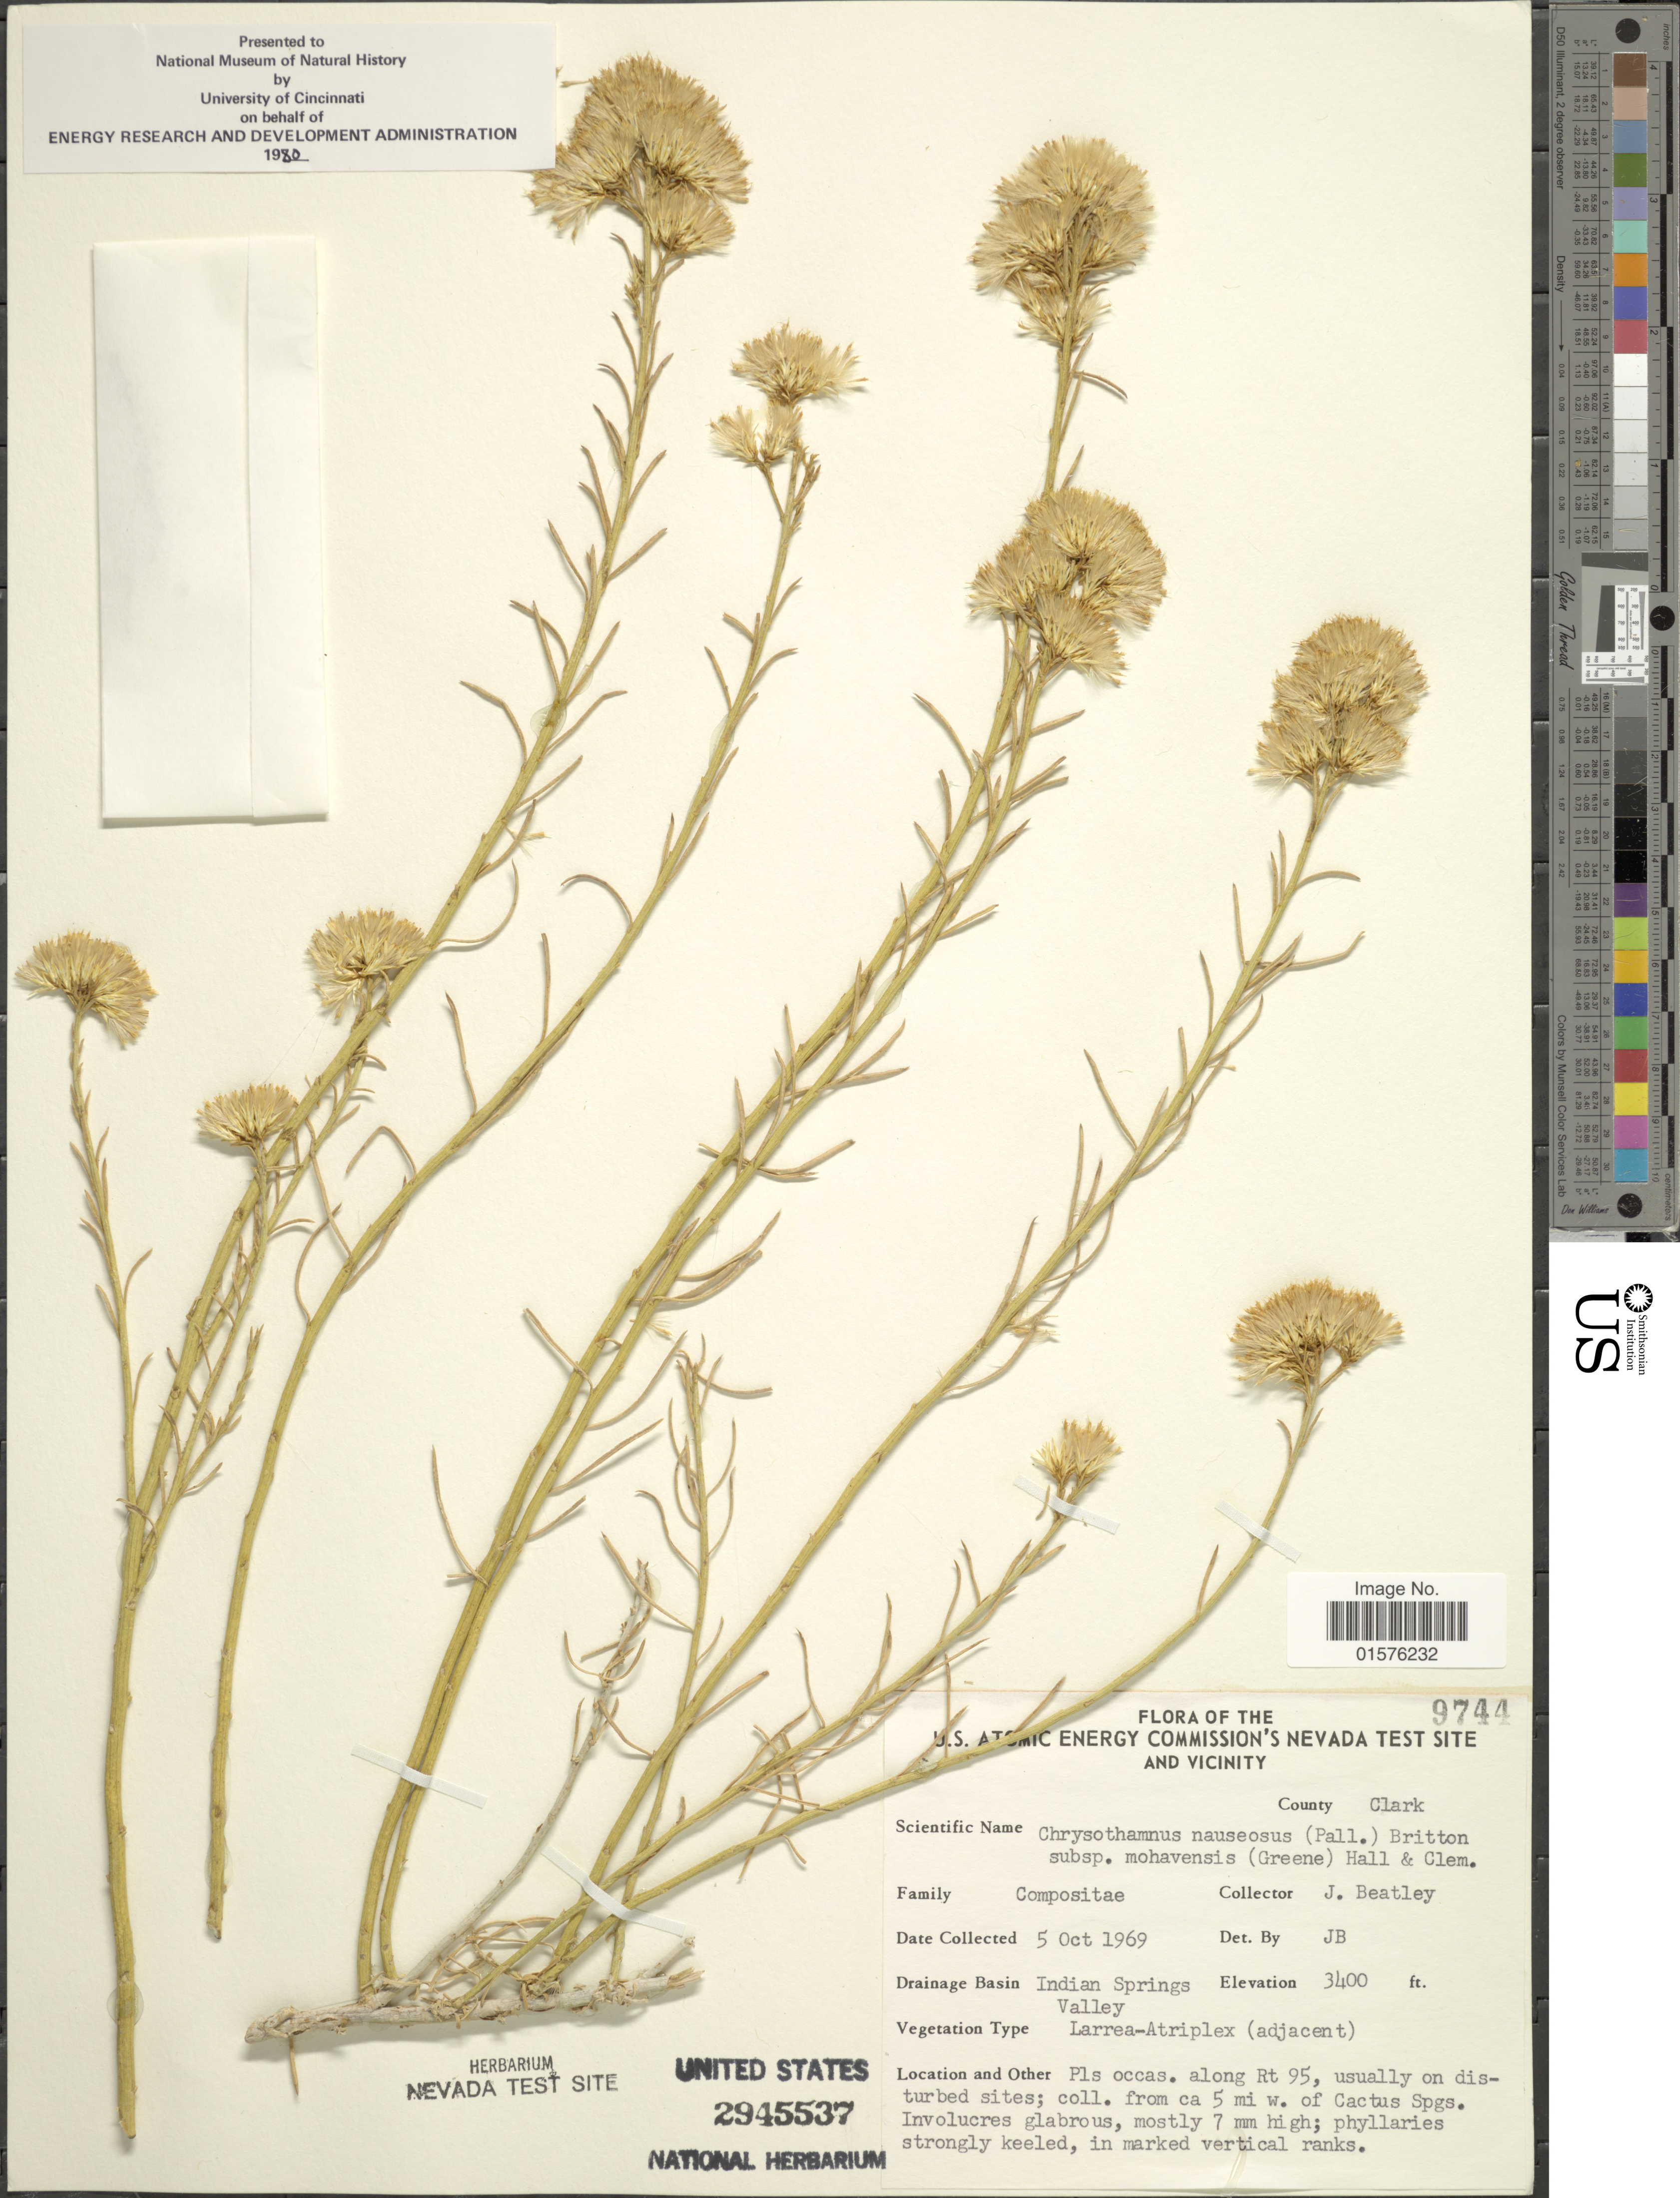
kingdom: Plantae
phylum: Tracheophyta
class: Magnoliopsida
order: Asterales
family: Asteraceae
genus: Ericameria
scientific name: Ericameria nauseosa var. mohavensis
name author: (S.W. Greene) G.L. Nesom & G.I. Baird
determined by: Urbatsch, Lowell E., Curator (LSU), Louisiana State University (UNITED STATES)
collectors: J. C. Beatley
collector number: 9744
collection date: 1969-10-05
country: United States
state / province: Nevada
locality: The U.S. Atomic Energy Commision's Nevada test site and vicinity, County: Nye, Drainage basin: Indian Springs Valley, along Rt 95, ca. 5 mi W. of Cactus Spgs.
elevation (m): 1036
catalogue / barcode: US 2945537